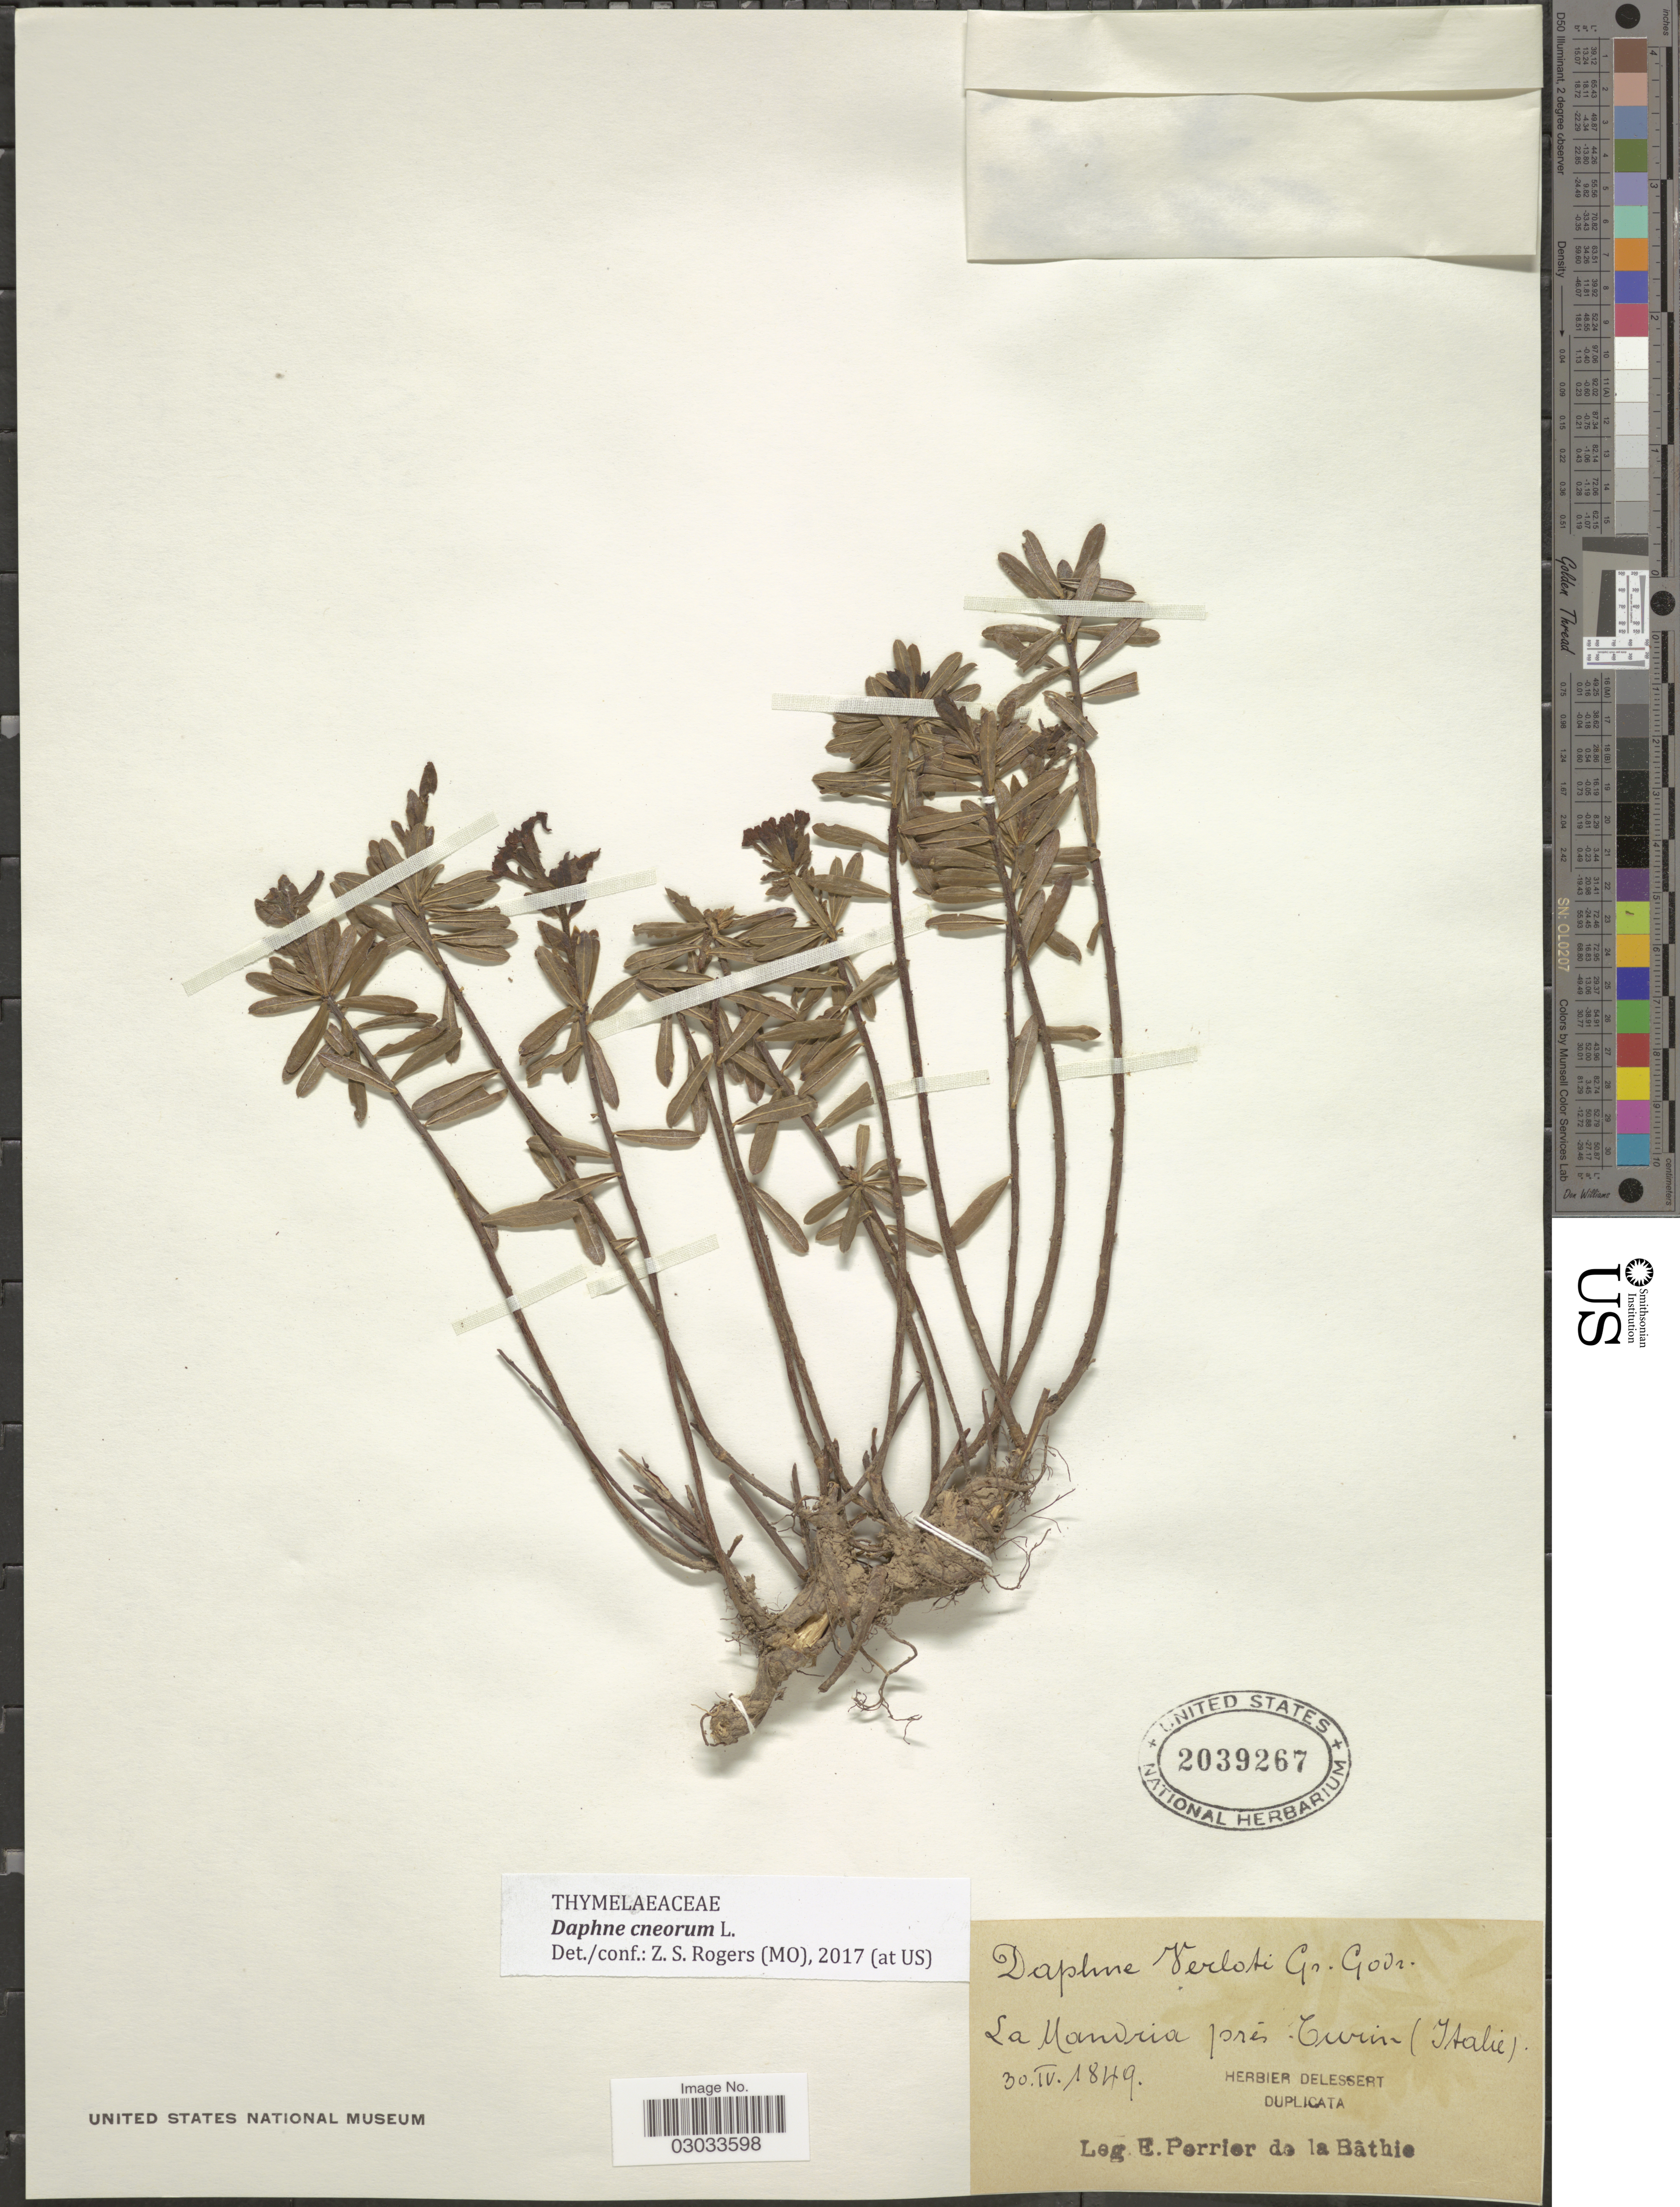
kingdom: Plantae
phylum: Tracheophyta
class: Magnoliopsida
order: Malvales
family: Thymelaeaceae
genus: Daphne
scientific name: Daphne cneorum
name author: L.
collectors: E. Perrier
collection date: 1849-04-30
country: Italy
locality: La Mandria prés Turin.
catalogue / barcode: US 2039267